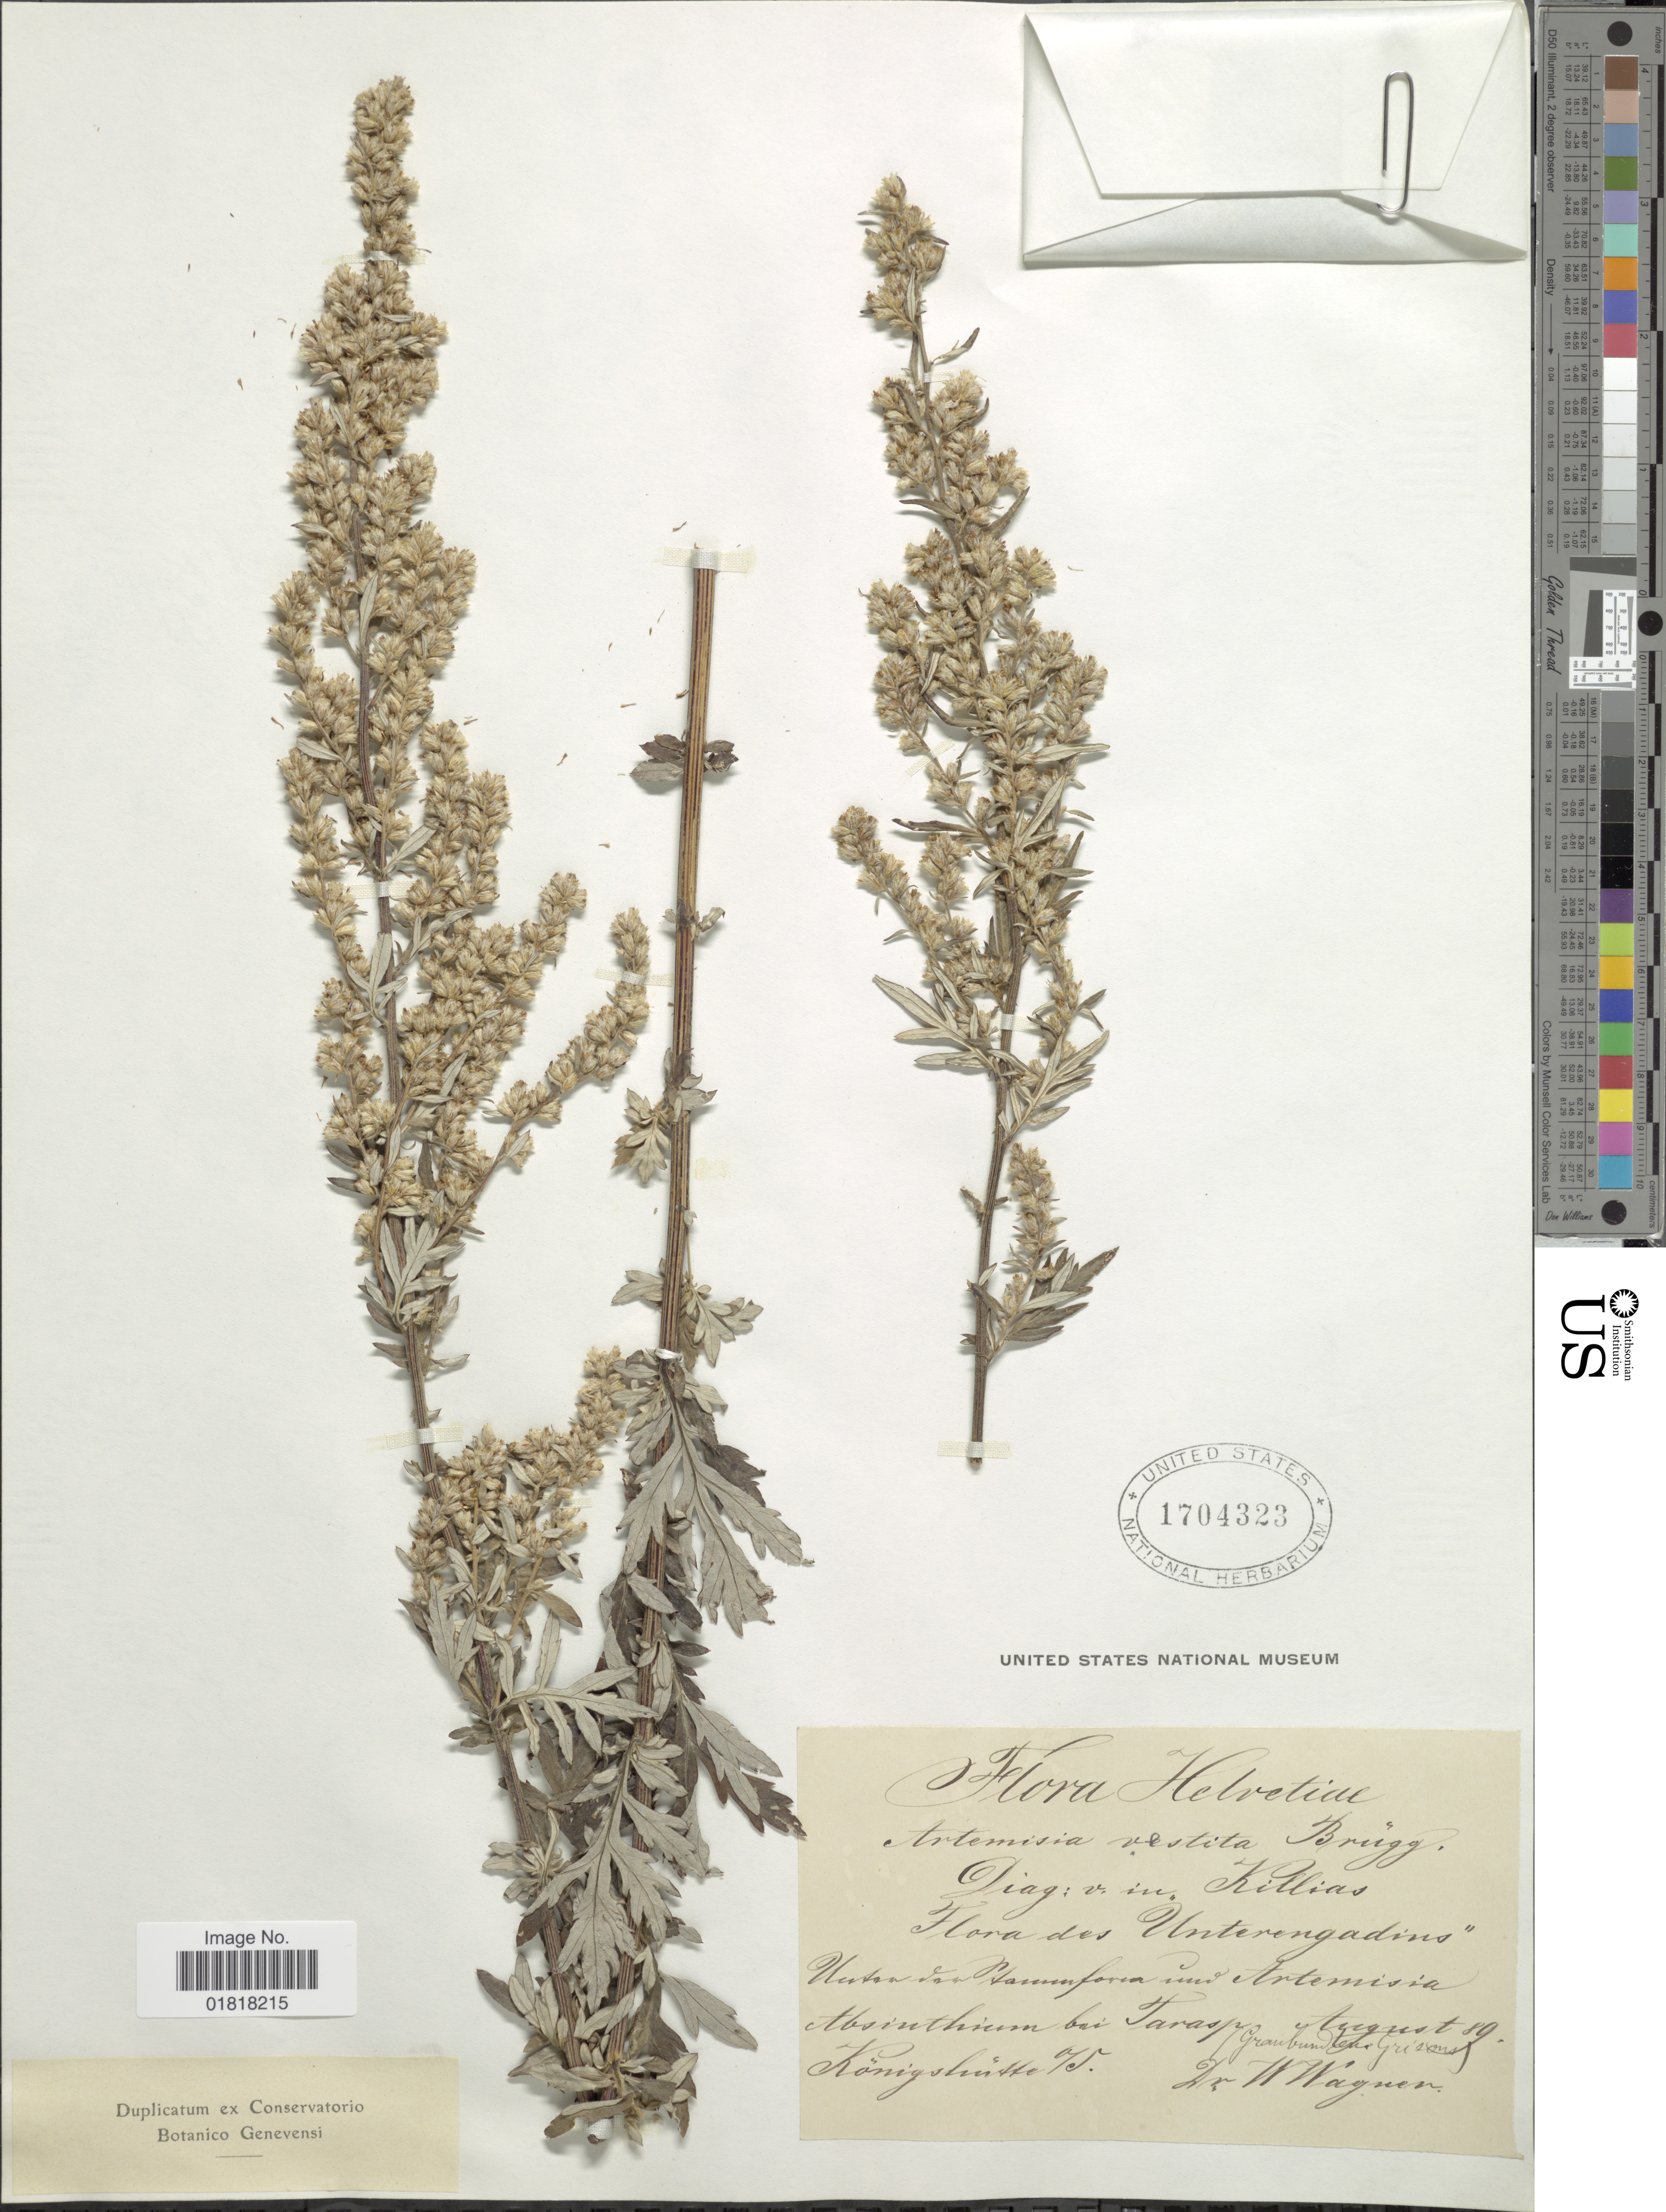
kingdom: Plantae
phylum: Tracheophyta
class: Magnoliopsida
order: Asterales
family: Asteraceae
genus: Artemisia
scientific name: Artemisia vestita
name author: Wall. ex Besser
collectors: -- Wagner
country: Switzerland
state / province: Graubunden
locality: Helvetiae, Unterengadins, bei Tarasp, Königshütte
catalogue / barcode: US 1704323